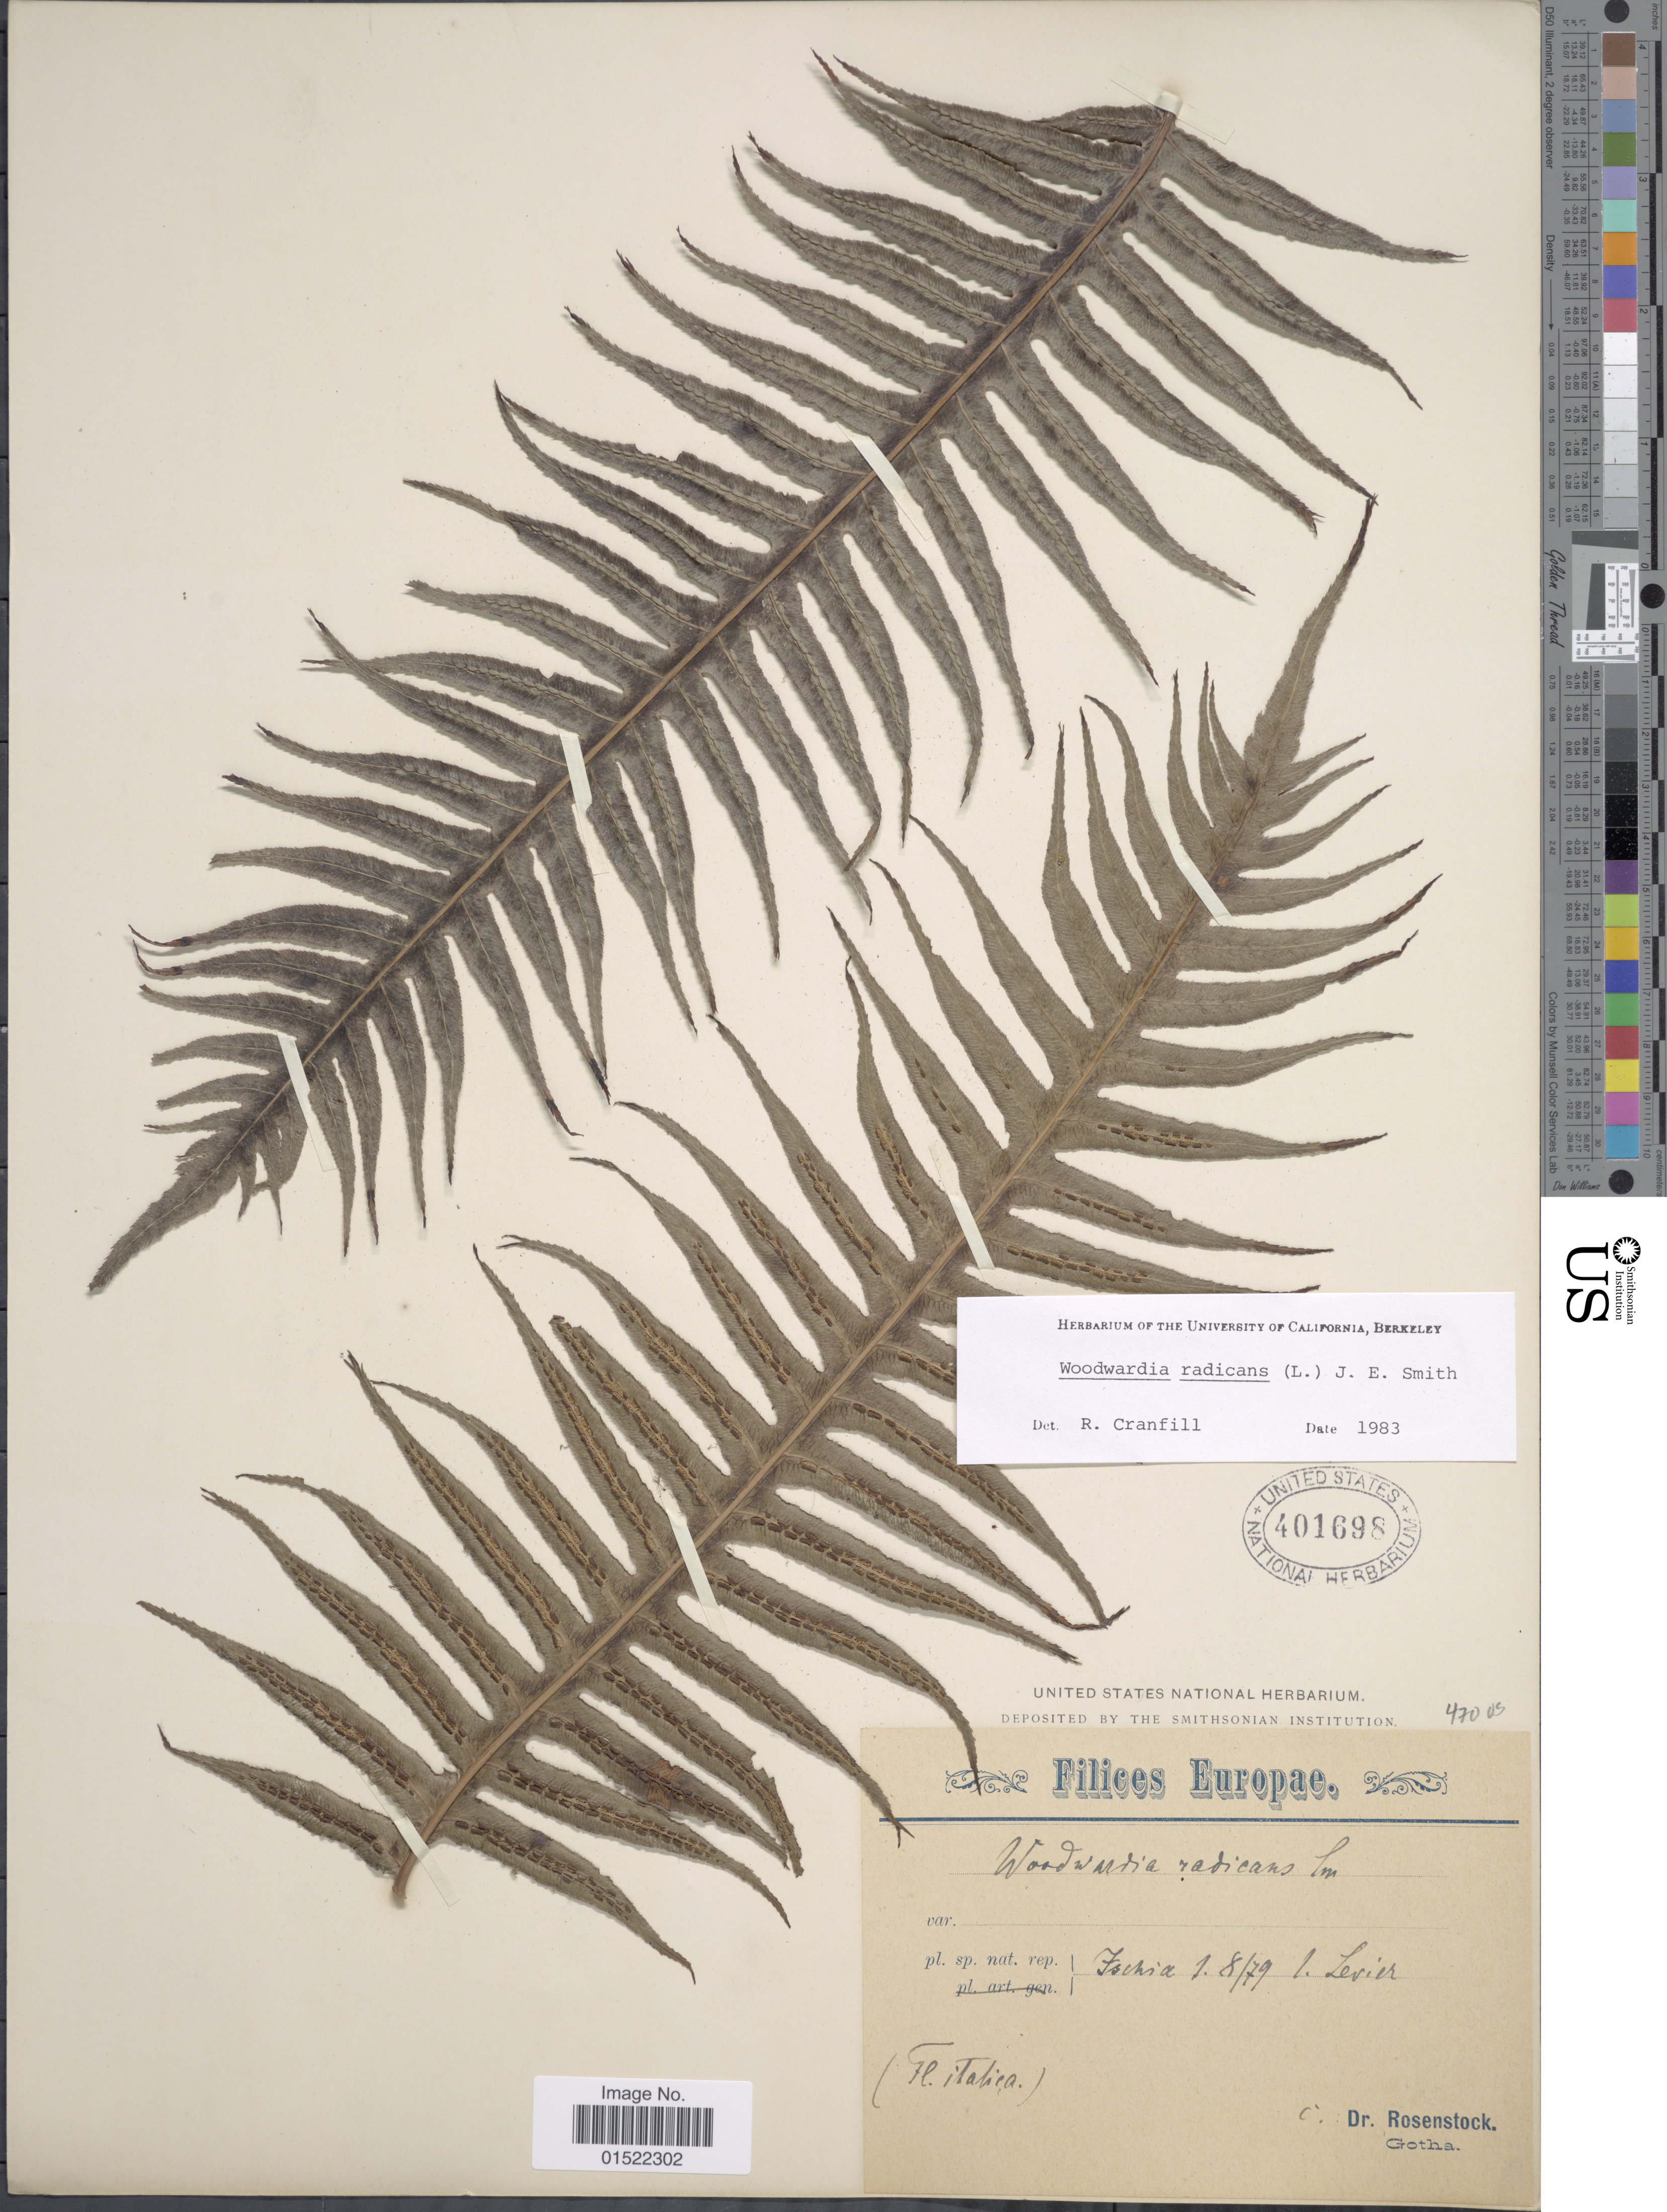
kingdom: Plantae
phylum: Tracheophyta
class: Polypodiopsida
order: Polypodiales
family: Blechnaceae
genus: Woodwardia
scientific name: Woodwardia radicans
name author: (L.) Sm.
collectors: E. Rosenstock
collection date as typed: Transcribed d/m/y: 1/8/79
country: Italy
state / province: Campania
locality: Europae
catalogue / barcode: US 401698